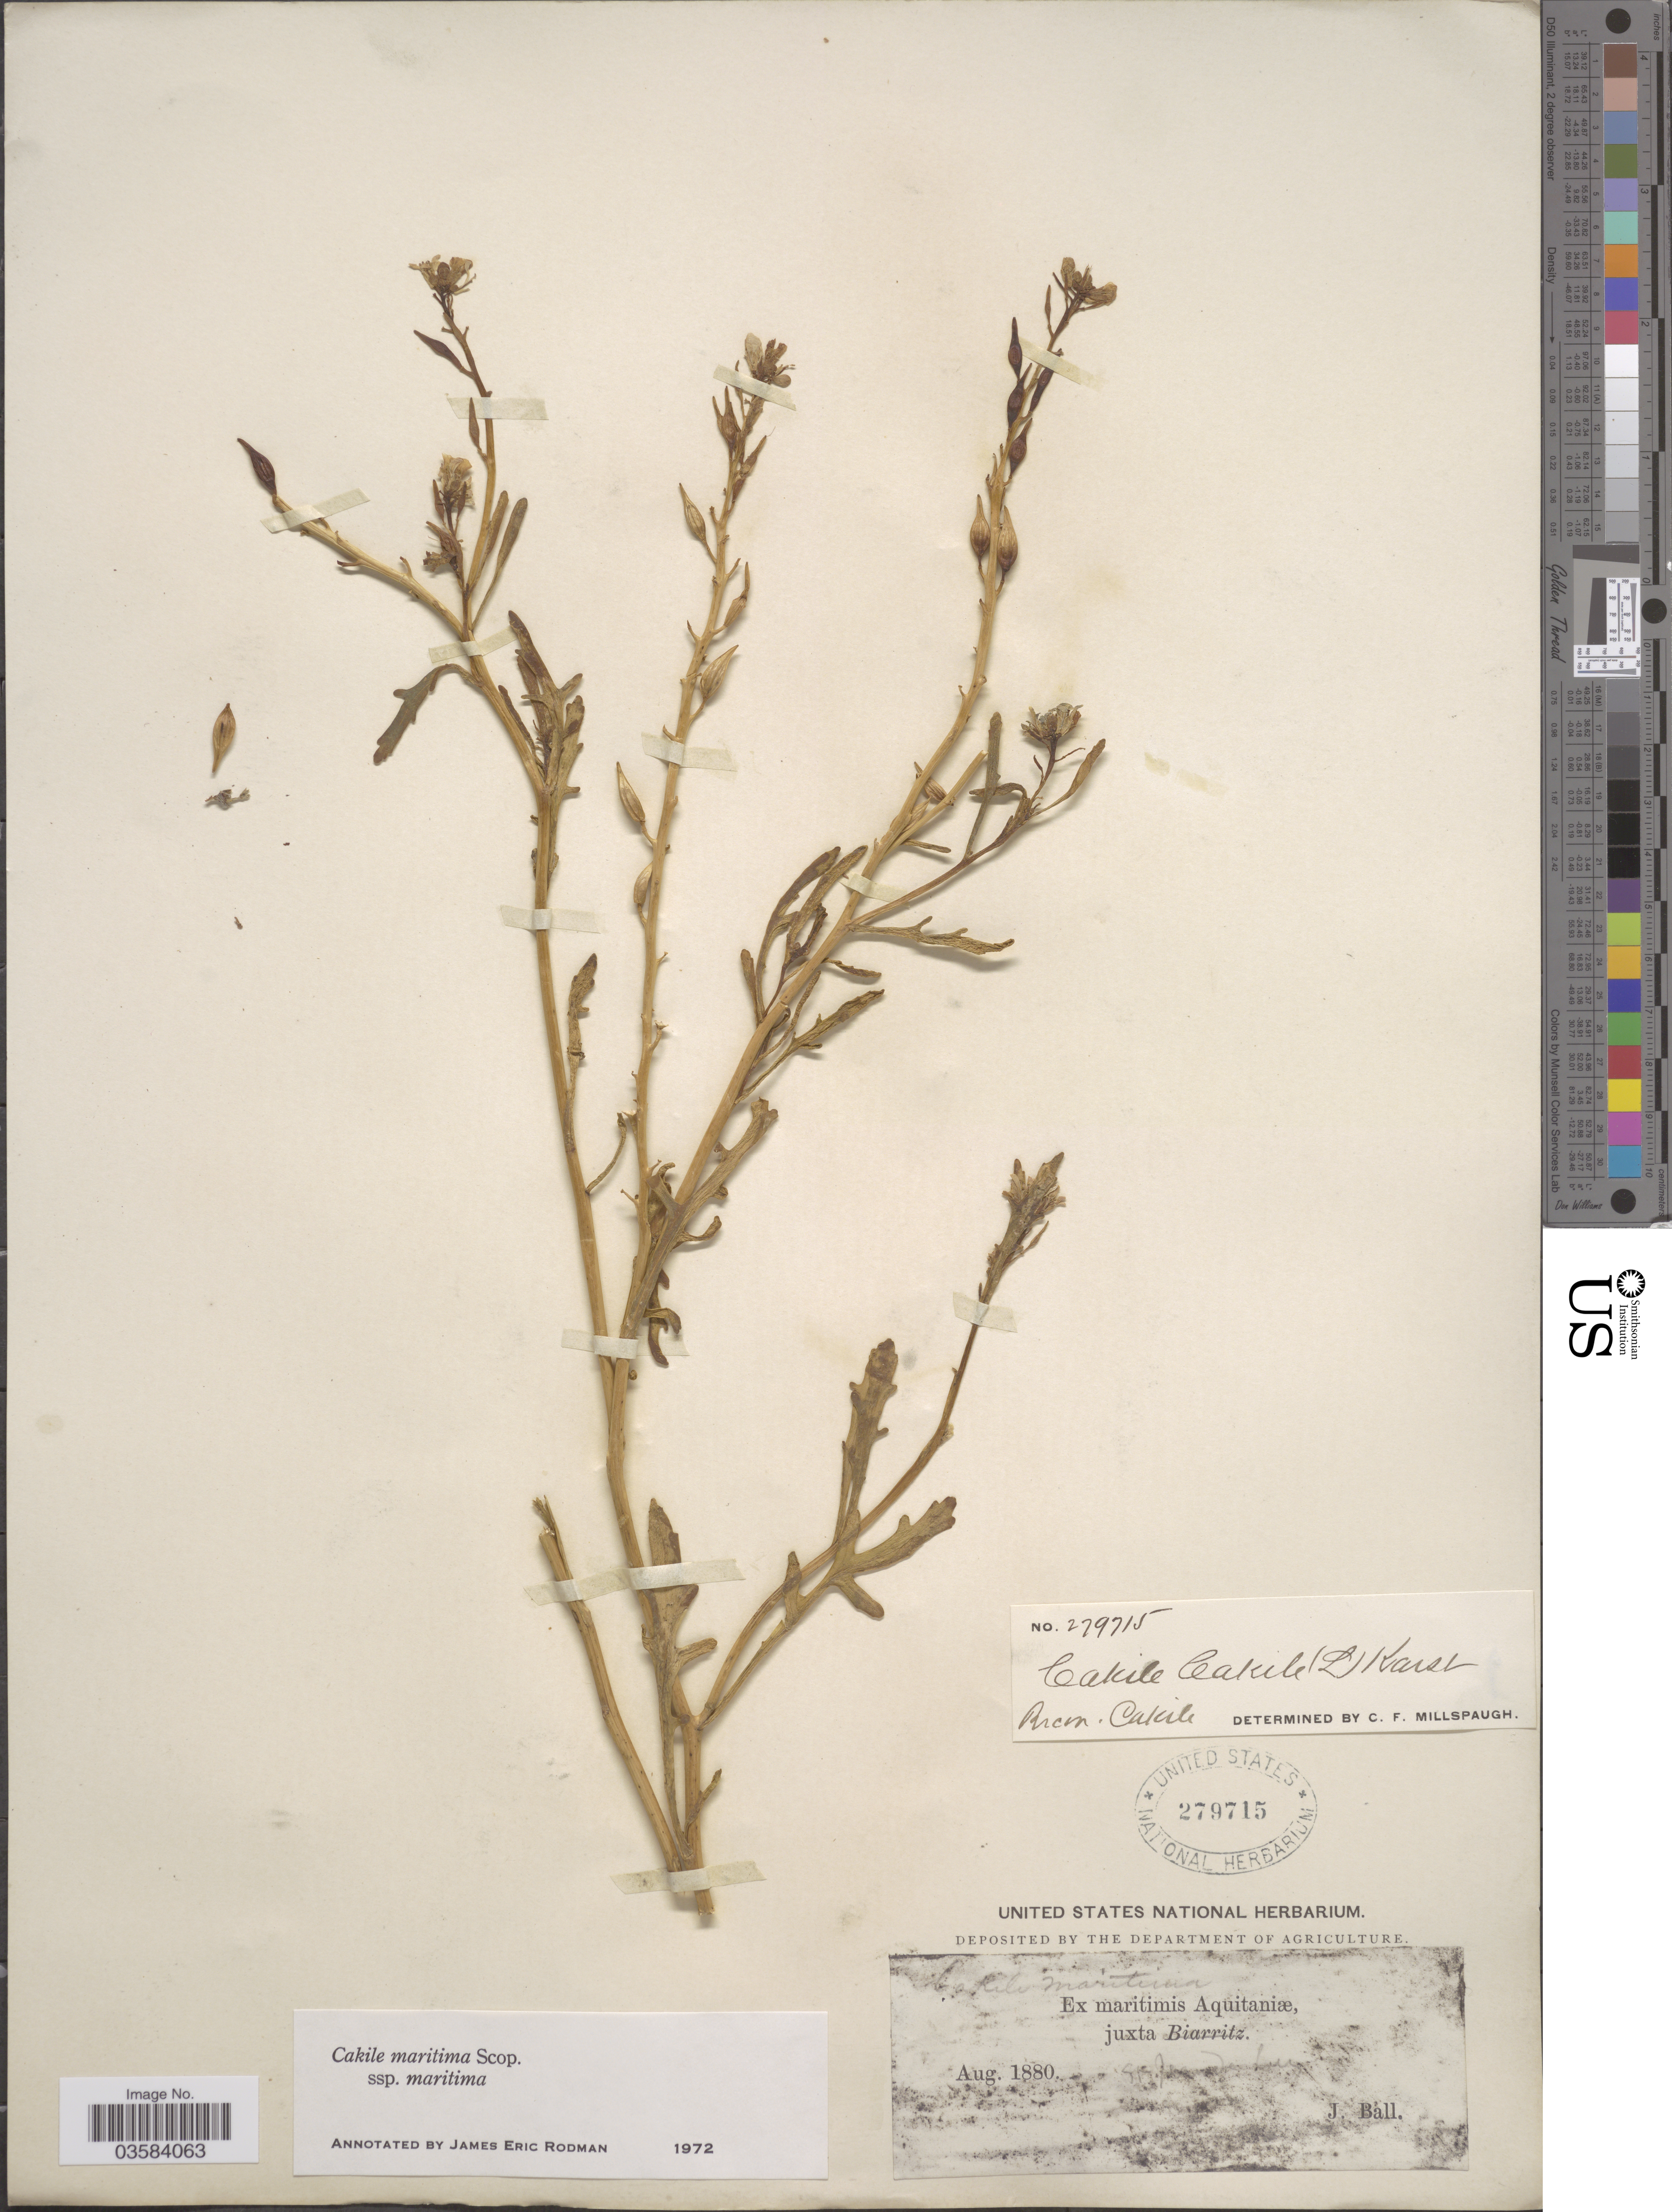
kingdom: Plantae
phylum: Tracheophyta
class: Magnoliopsida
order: Brassicales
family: Brassicaceae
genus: Cakile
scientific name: Cakile maritima subsp. maritima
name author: Scop.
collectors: J. Ball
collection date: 1880-08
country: France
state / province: Nouvelle-Aquitaine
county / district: Pyrénées-Atlantiques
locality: Ex maritimis Aquitaniæ, juxta Biarritz. [illegible text].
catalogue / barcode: US 279715